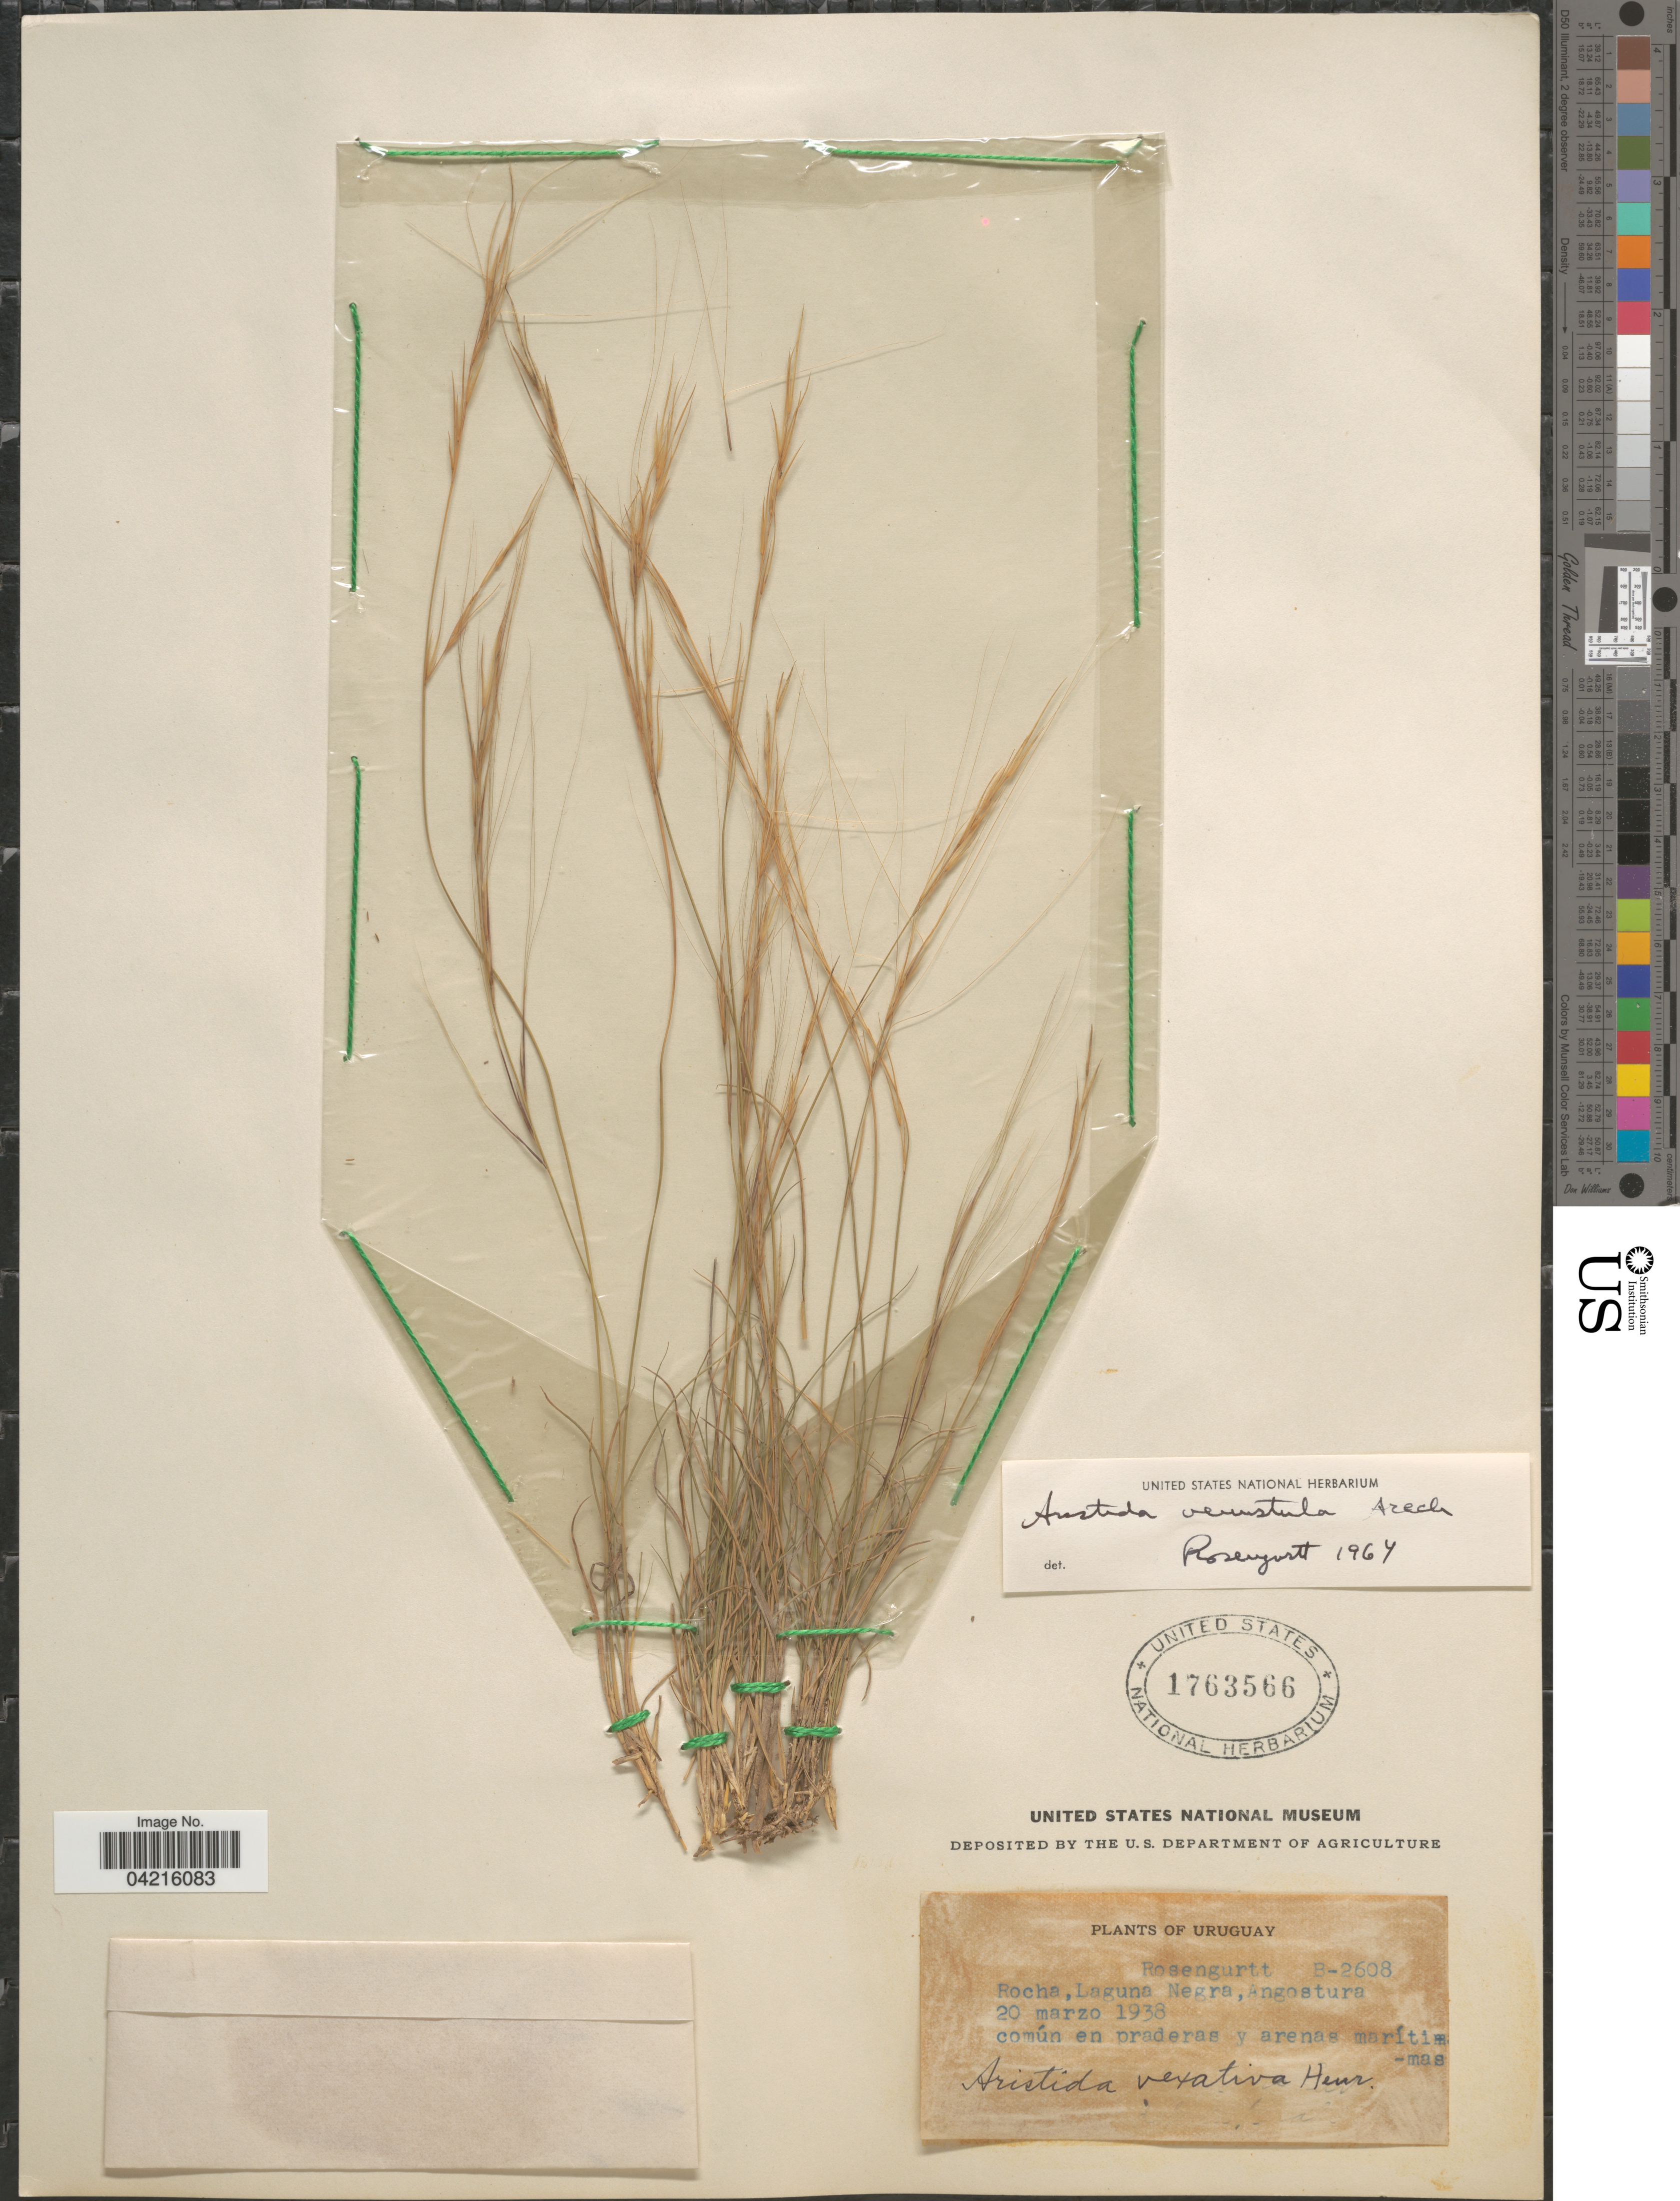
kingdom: Plantae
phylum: Tracheophyta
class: Liliopsida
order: Poales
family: Poaceae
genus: Aristida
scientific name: Aristida venustula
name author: Arechav.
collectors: Rosengurtt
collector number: B2608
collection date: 1938-03-20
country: Uruguay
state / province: Rocha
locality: Laguna Negra, Angostura.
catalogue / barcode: US 1763566